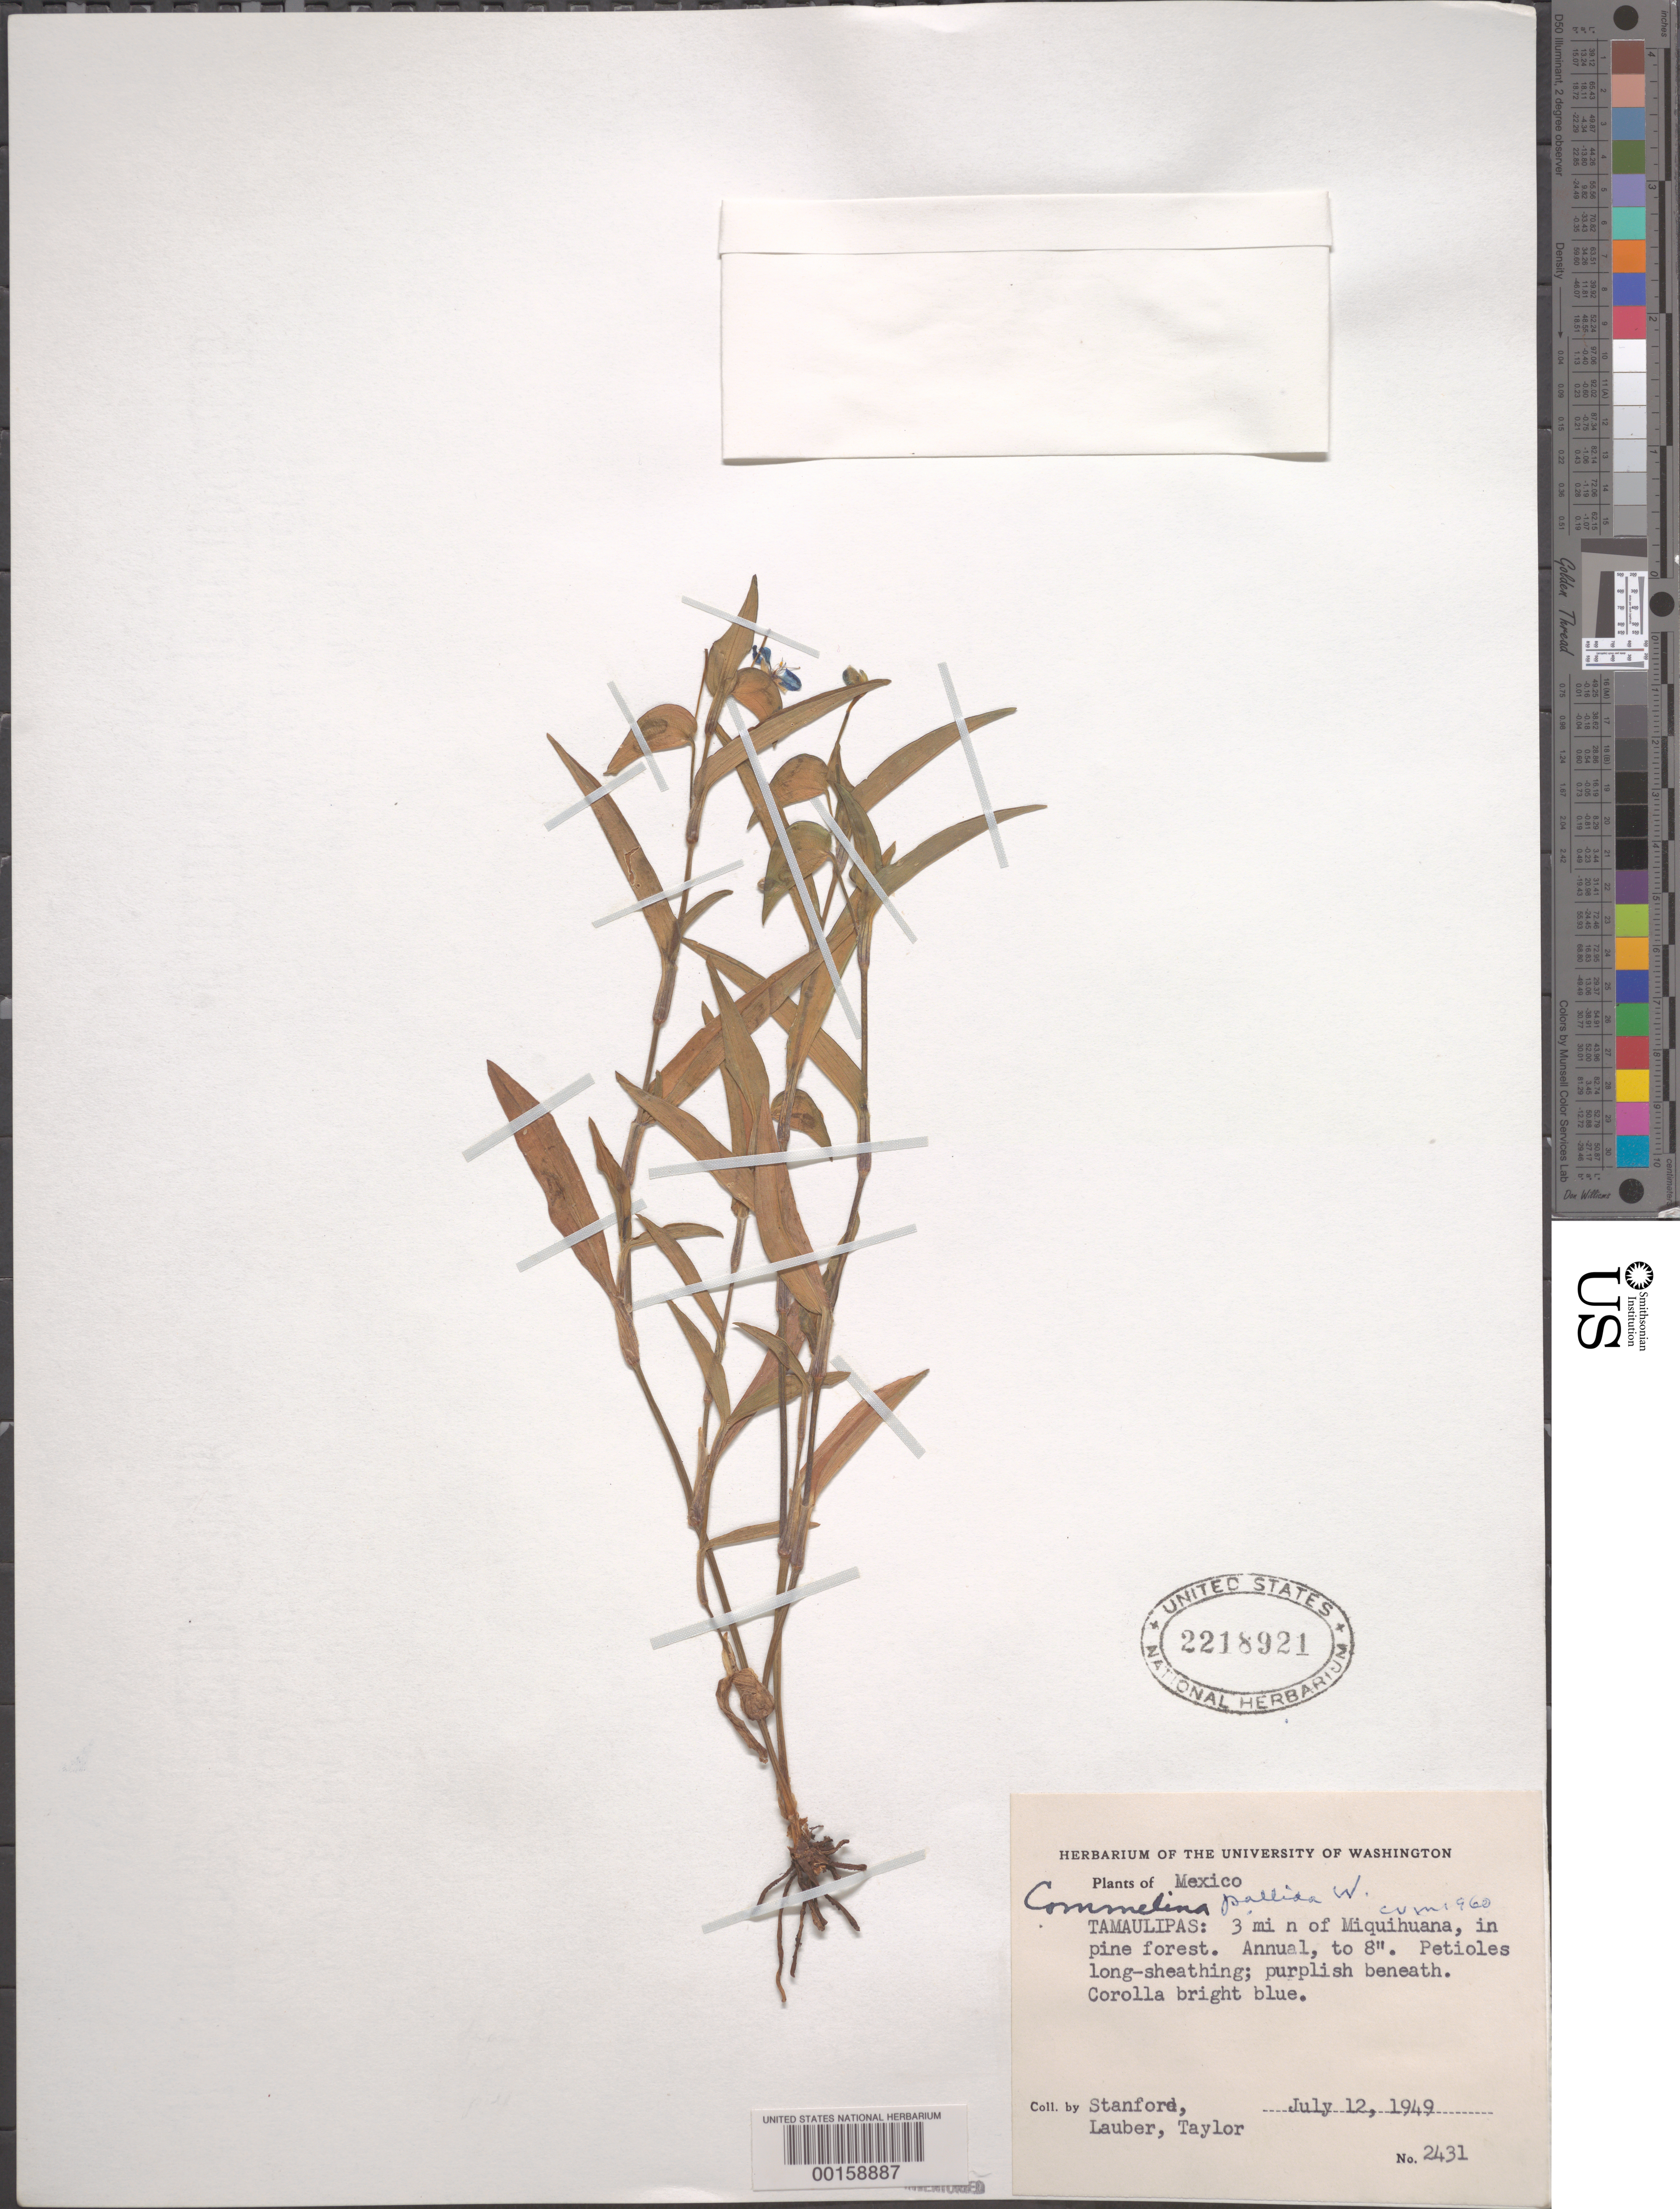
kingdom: Plantae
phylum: Tracheophyta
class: Liliopsida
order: Commelinales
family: Commelinaceae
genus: Commelina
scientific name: Commelina pallida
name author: Willd.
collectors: L. R. Stanford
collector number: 2431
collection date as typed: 12 Jul 1949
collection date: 1949-07-12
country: Mexico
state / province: Tamaulipas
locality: N of Miquihuana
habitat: Pine forest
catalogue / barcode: US 2218921